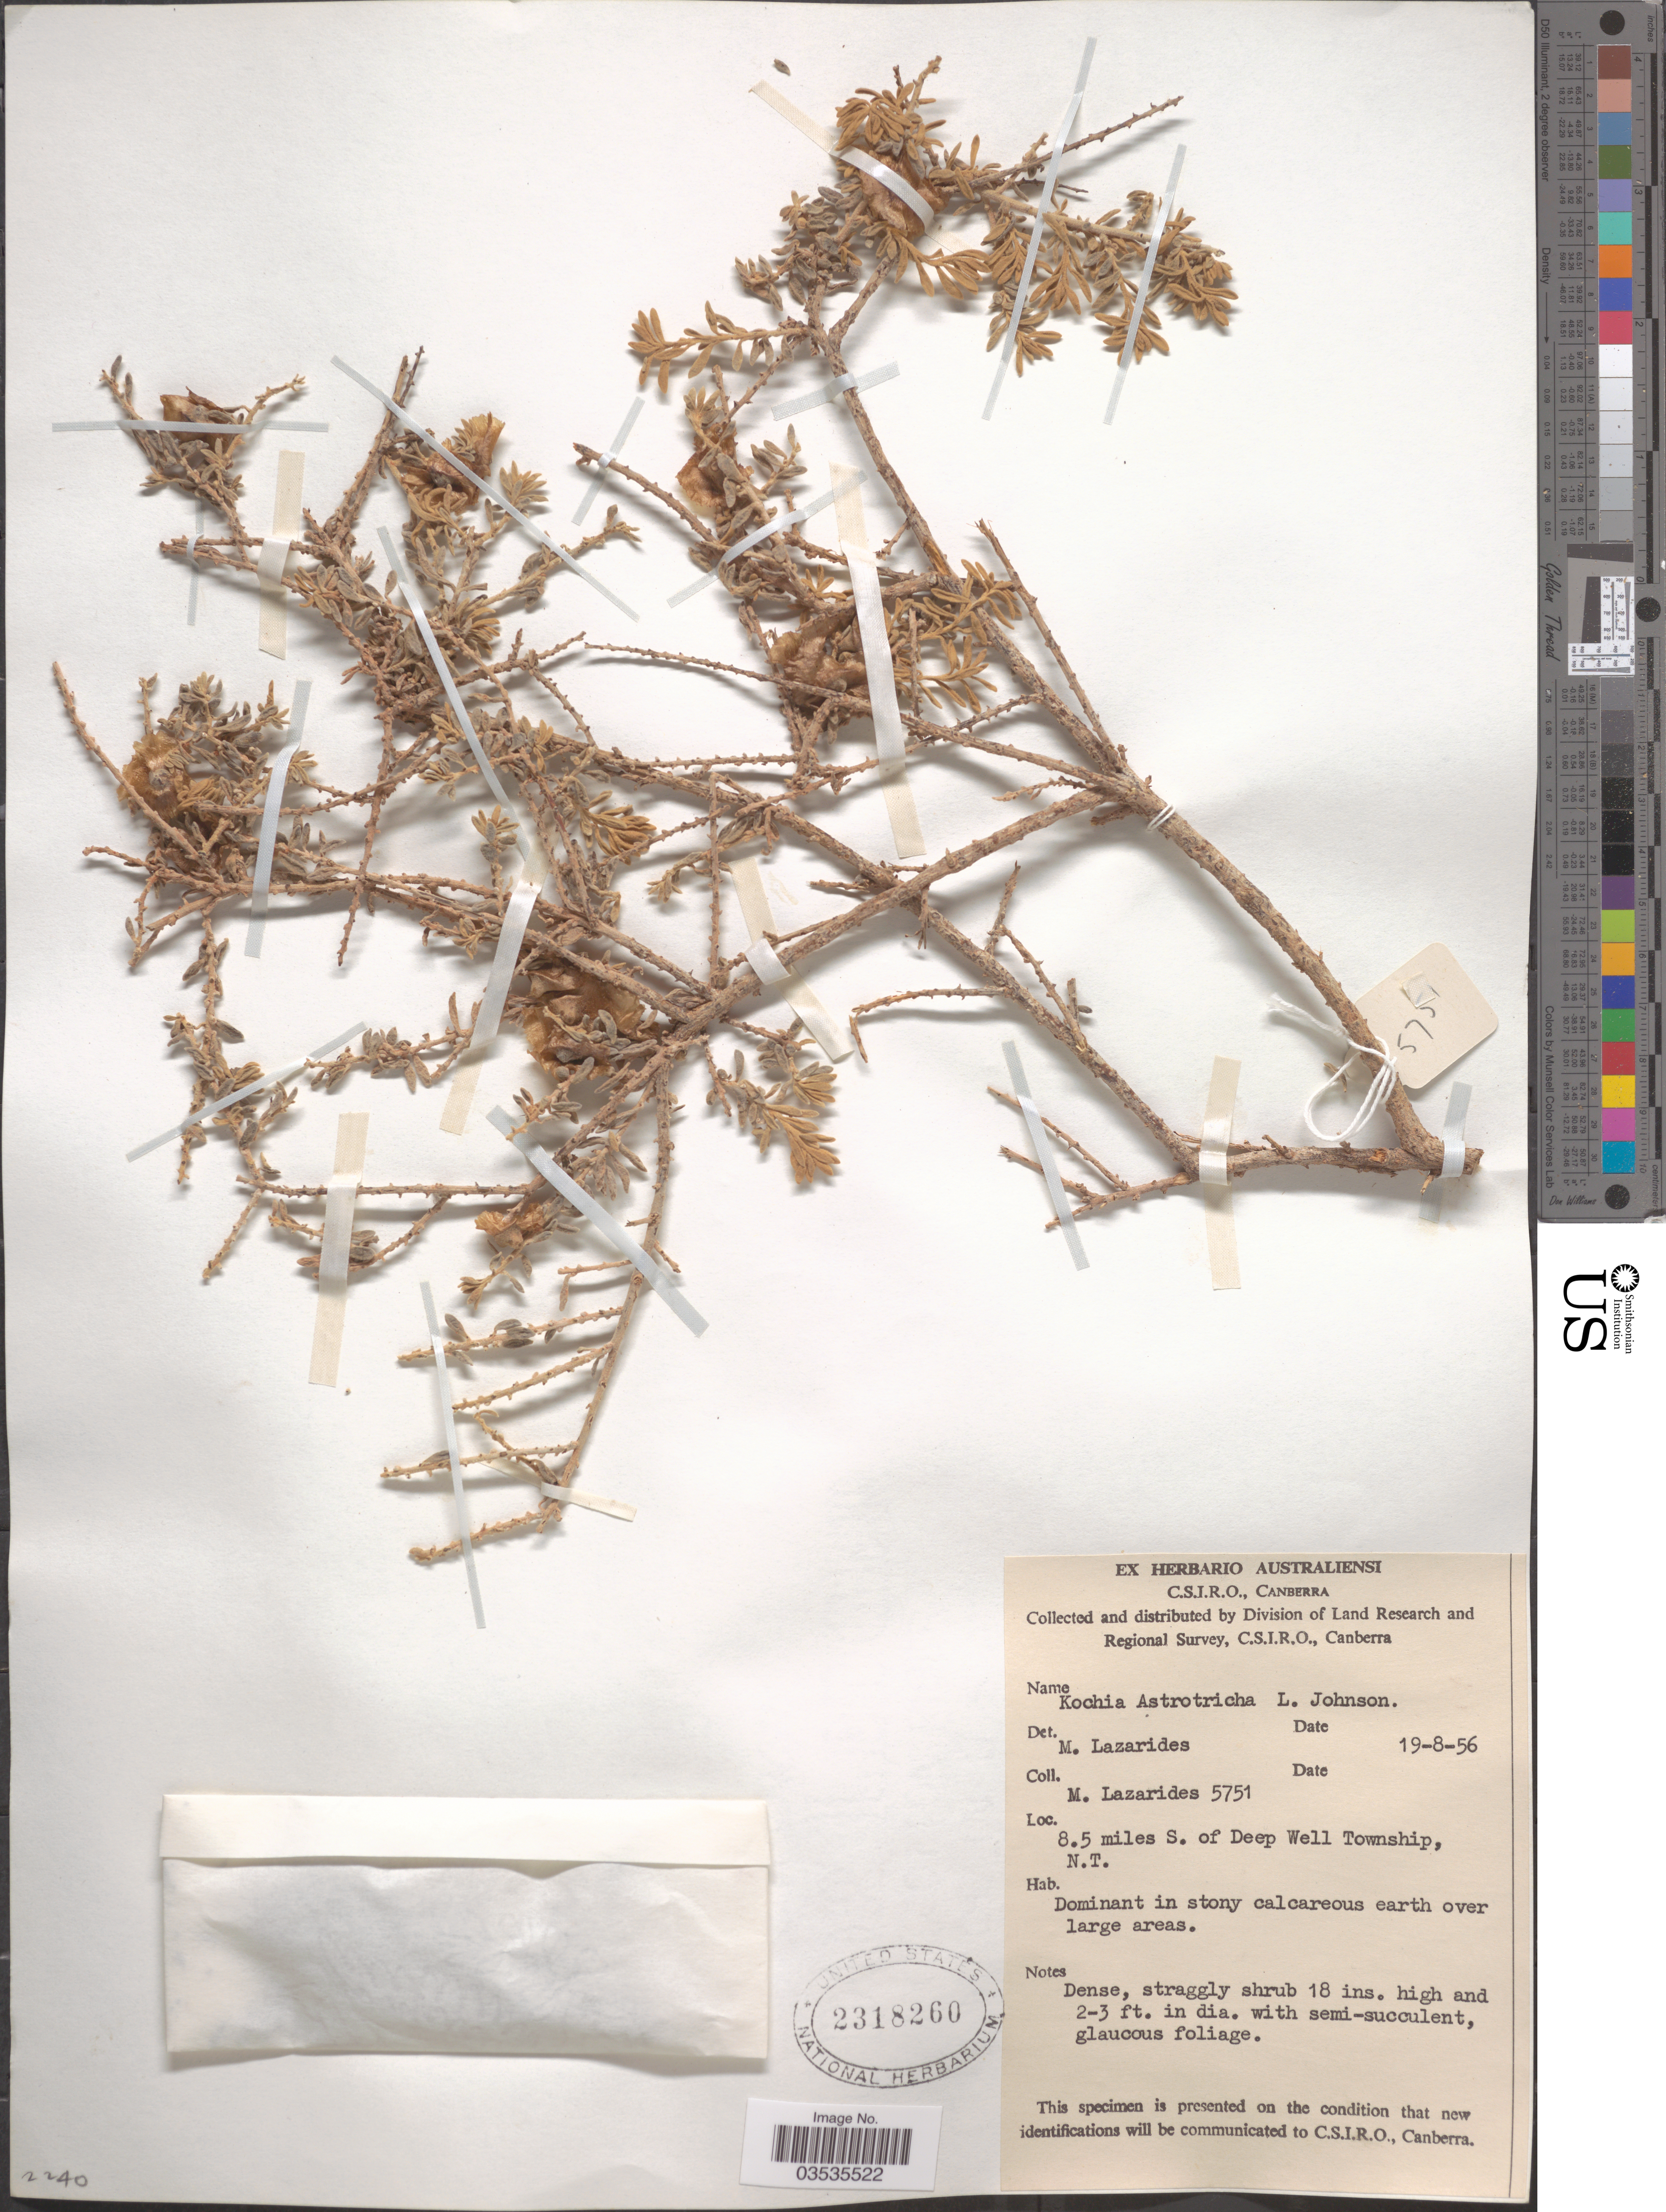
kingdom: Plantae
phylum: Tracheophyta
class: Magnoliopsida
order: Caryophyllales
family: Amaranthaceae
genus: Maireana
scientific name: Maireana astrotricha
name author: (L.A.S. Johnson) Paul G. Wilson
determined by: Wilson, Paul G.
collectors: M. Lazarides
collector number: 5751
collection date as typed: Transcribed d/m/y: 19/8/56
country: Australia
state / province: Northern Territory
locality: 8.5 miles S. of Deep Well Township.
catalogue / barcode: US 2318260